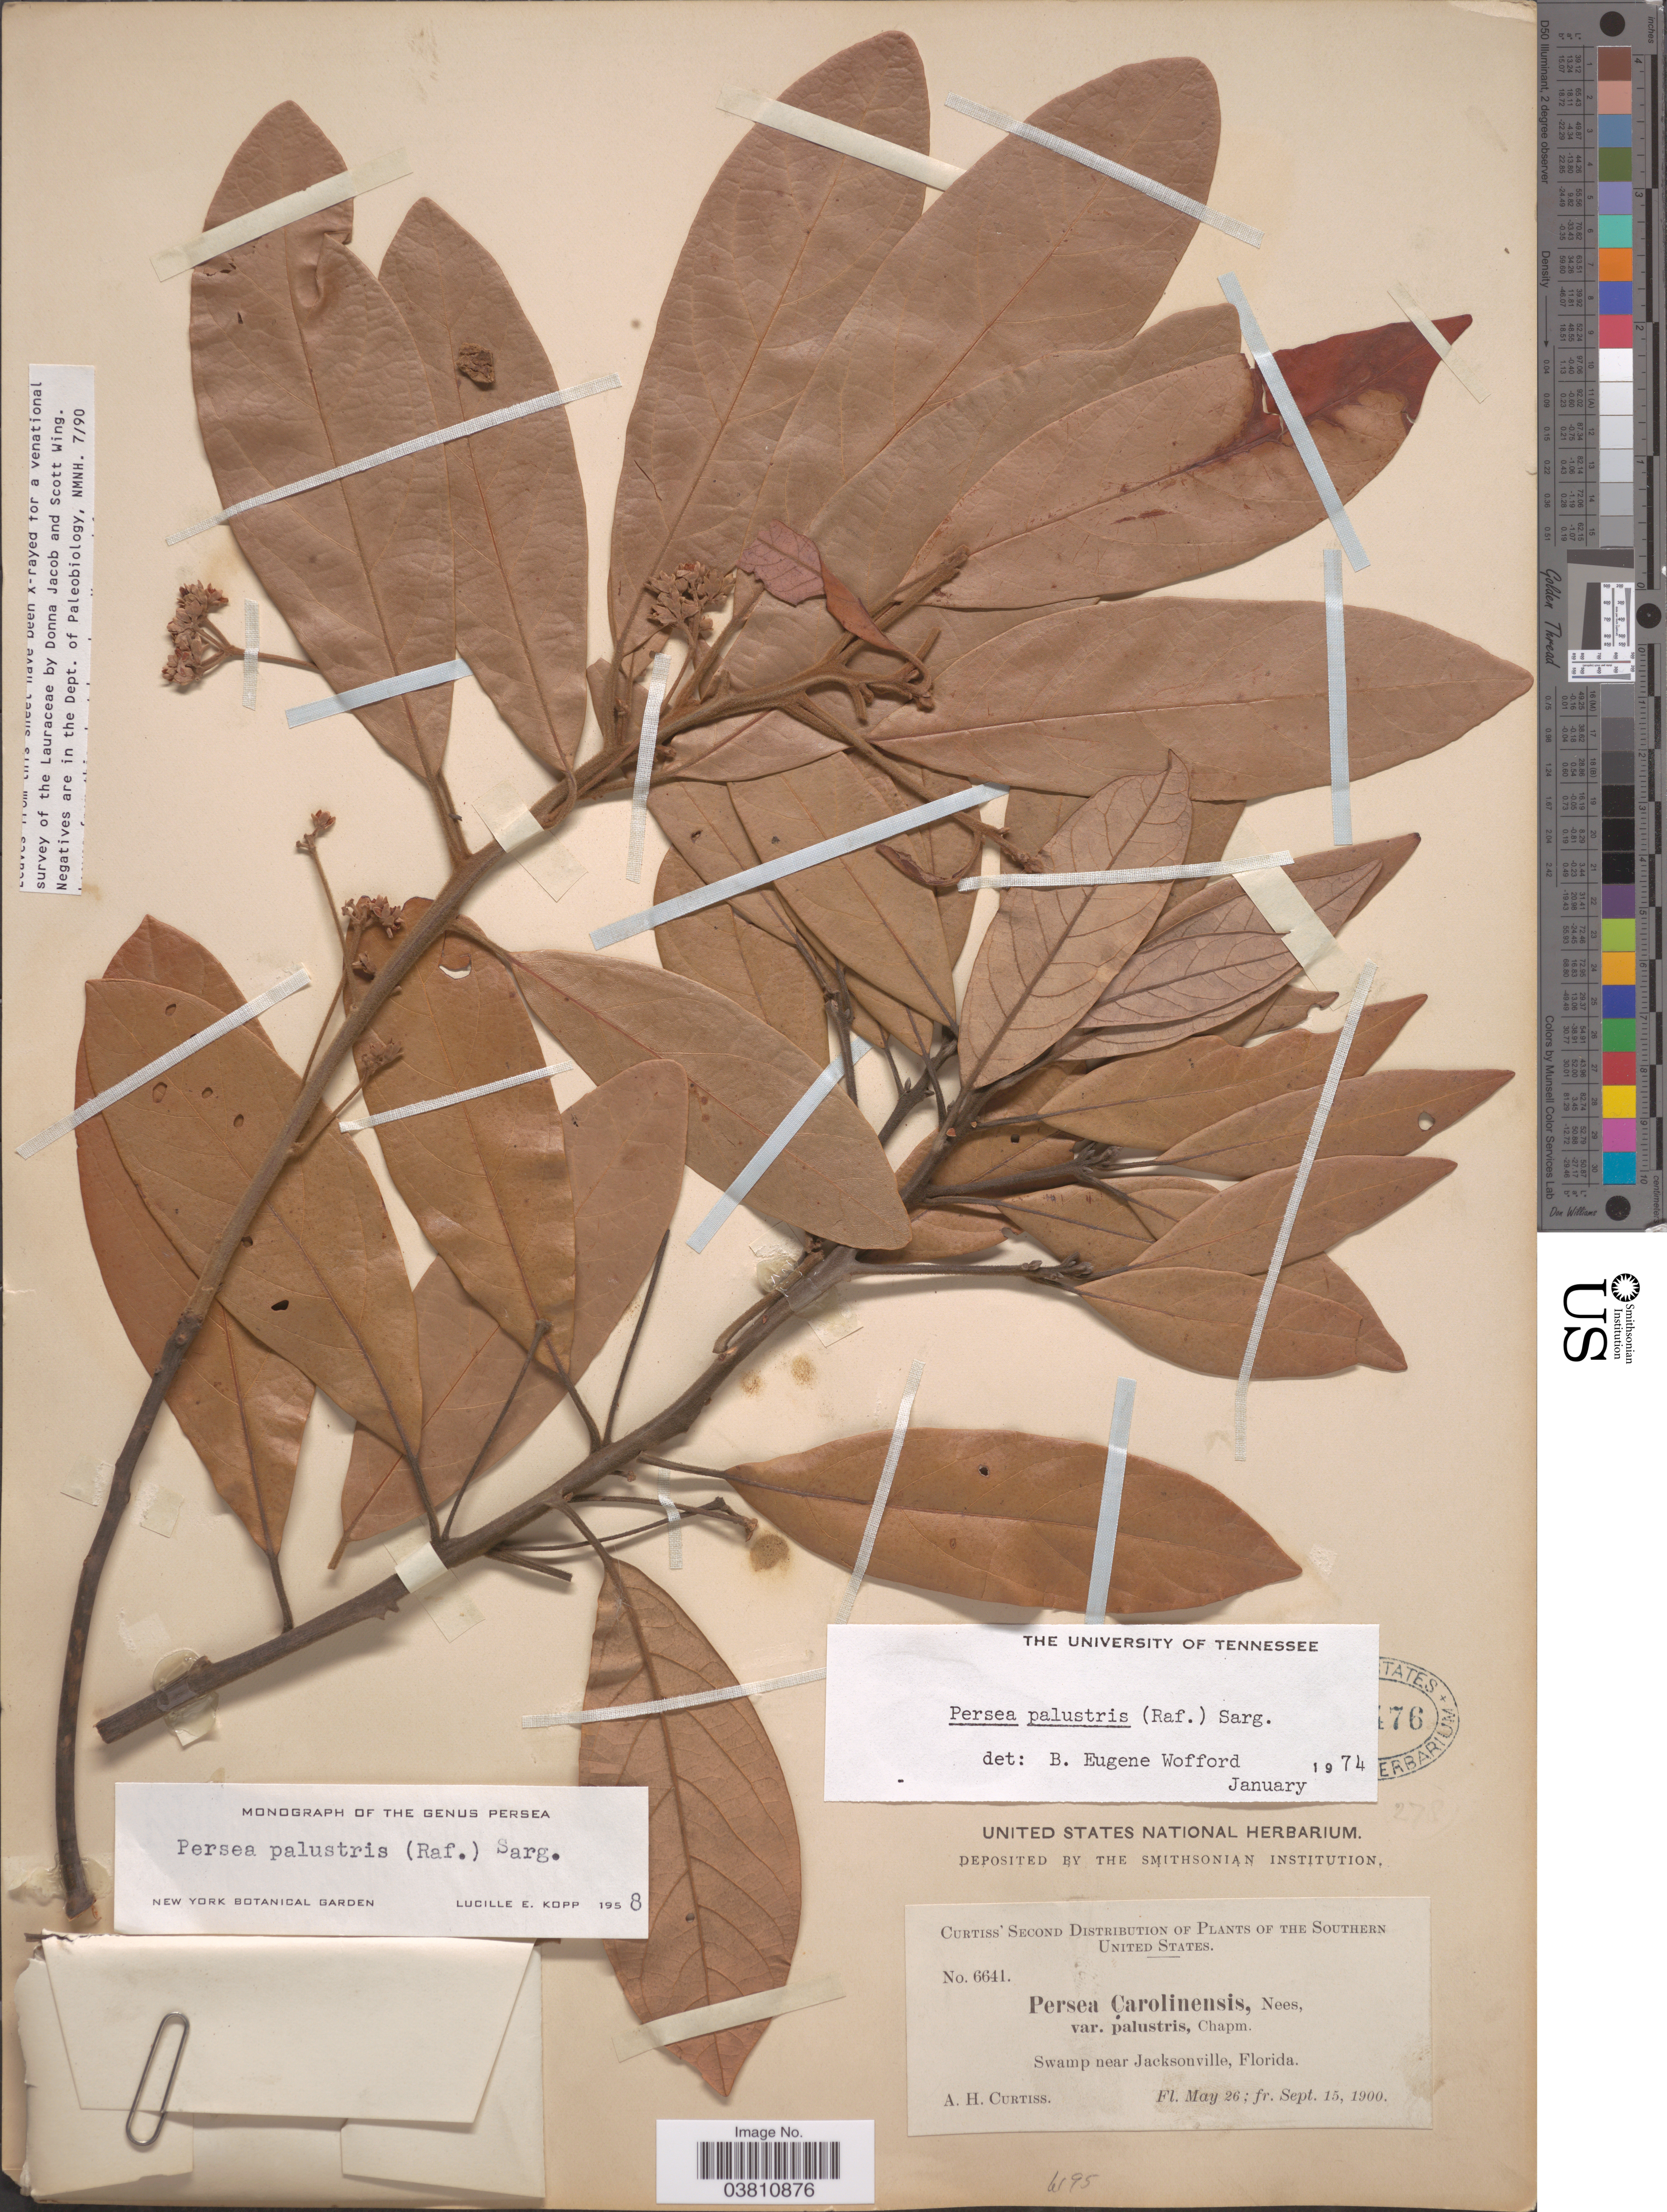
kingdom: Plantae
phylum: Tracheophyta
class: Magnoliopsida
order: Laurales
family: Lauraceae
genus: Persea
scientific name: Persea palustris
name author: (Raf.) Sarg.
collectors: A. H. Curtiss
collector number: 6641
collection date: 1900-05-26/1900-09-15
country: United States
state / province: Florida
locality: The Southern United States. Swamp near Jacksonville.